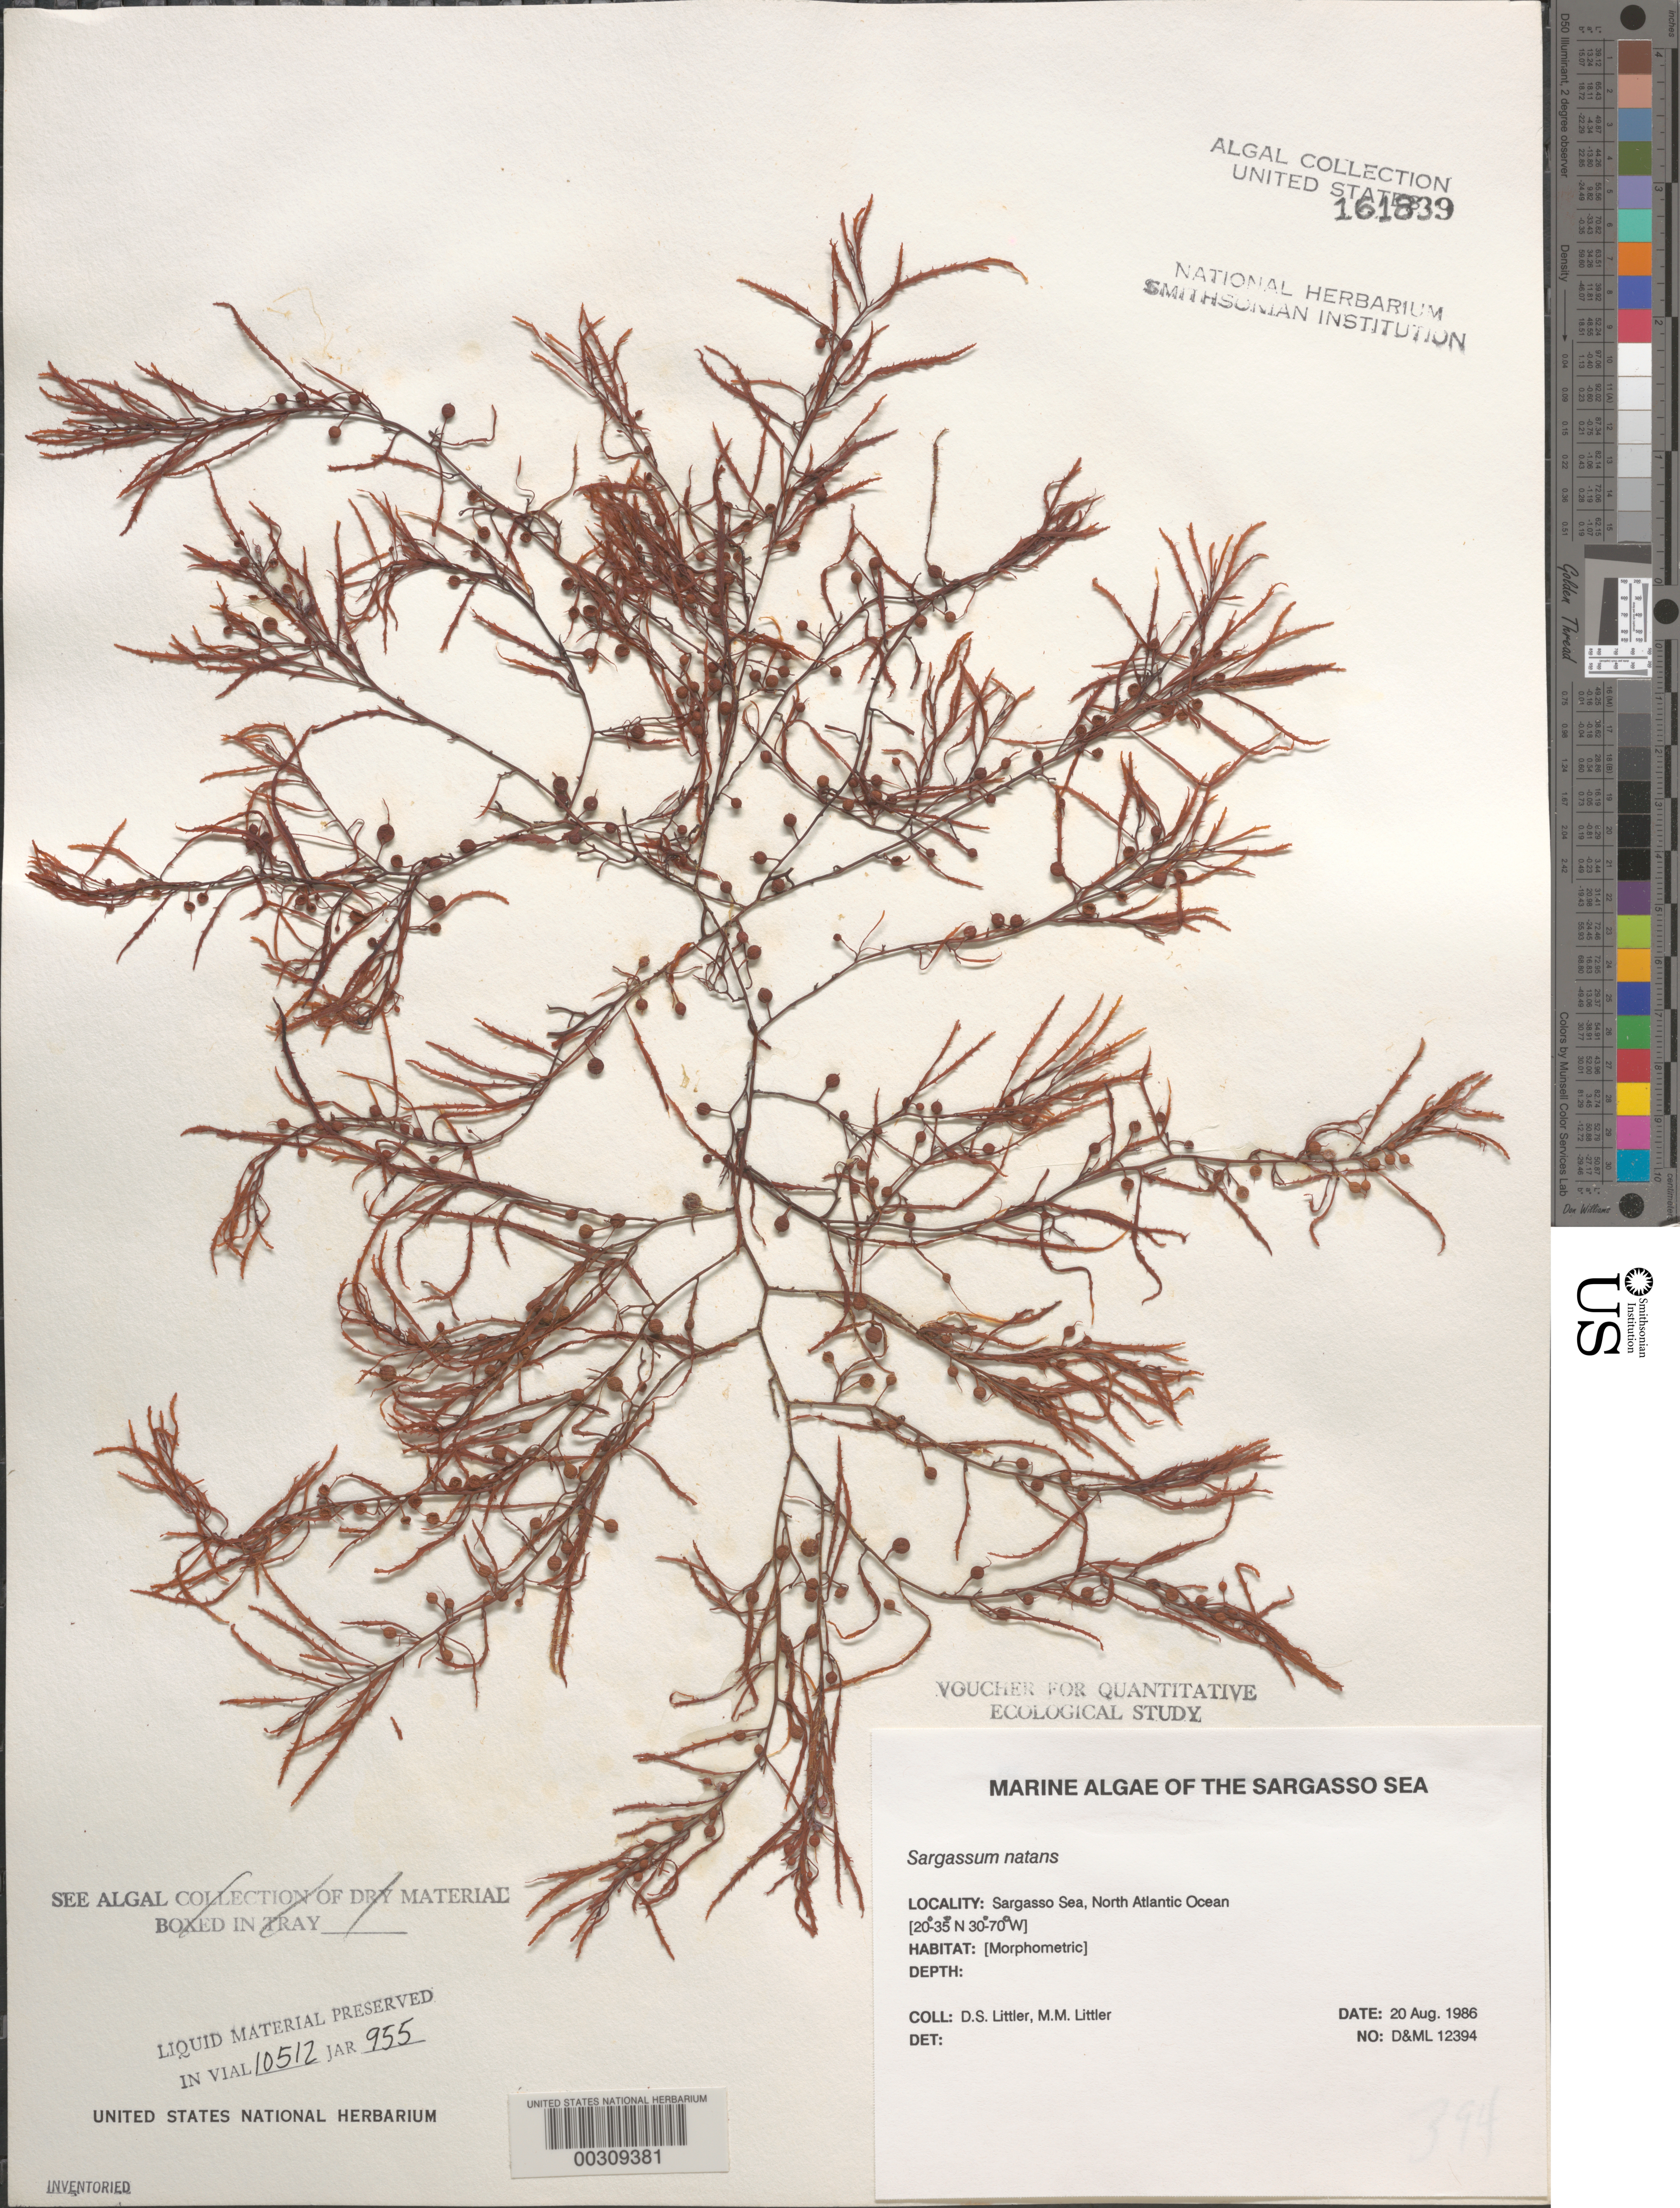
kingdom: Chromista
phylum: Ochrophyta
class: Phaeophyceae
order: Fucales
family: Sargassaceae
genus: Sargassum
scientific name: Sargassum natans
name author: (L.) Gaillon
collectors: D. S. Littler & M. M. Littler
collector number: D&ML 12394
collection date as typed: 20 Aug 1986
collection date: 1986-08-20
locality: Sargasso Sea, North Atlantic Ocean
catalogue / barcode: US 161839